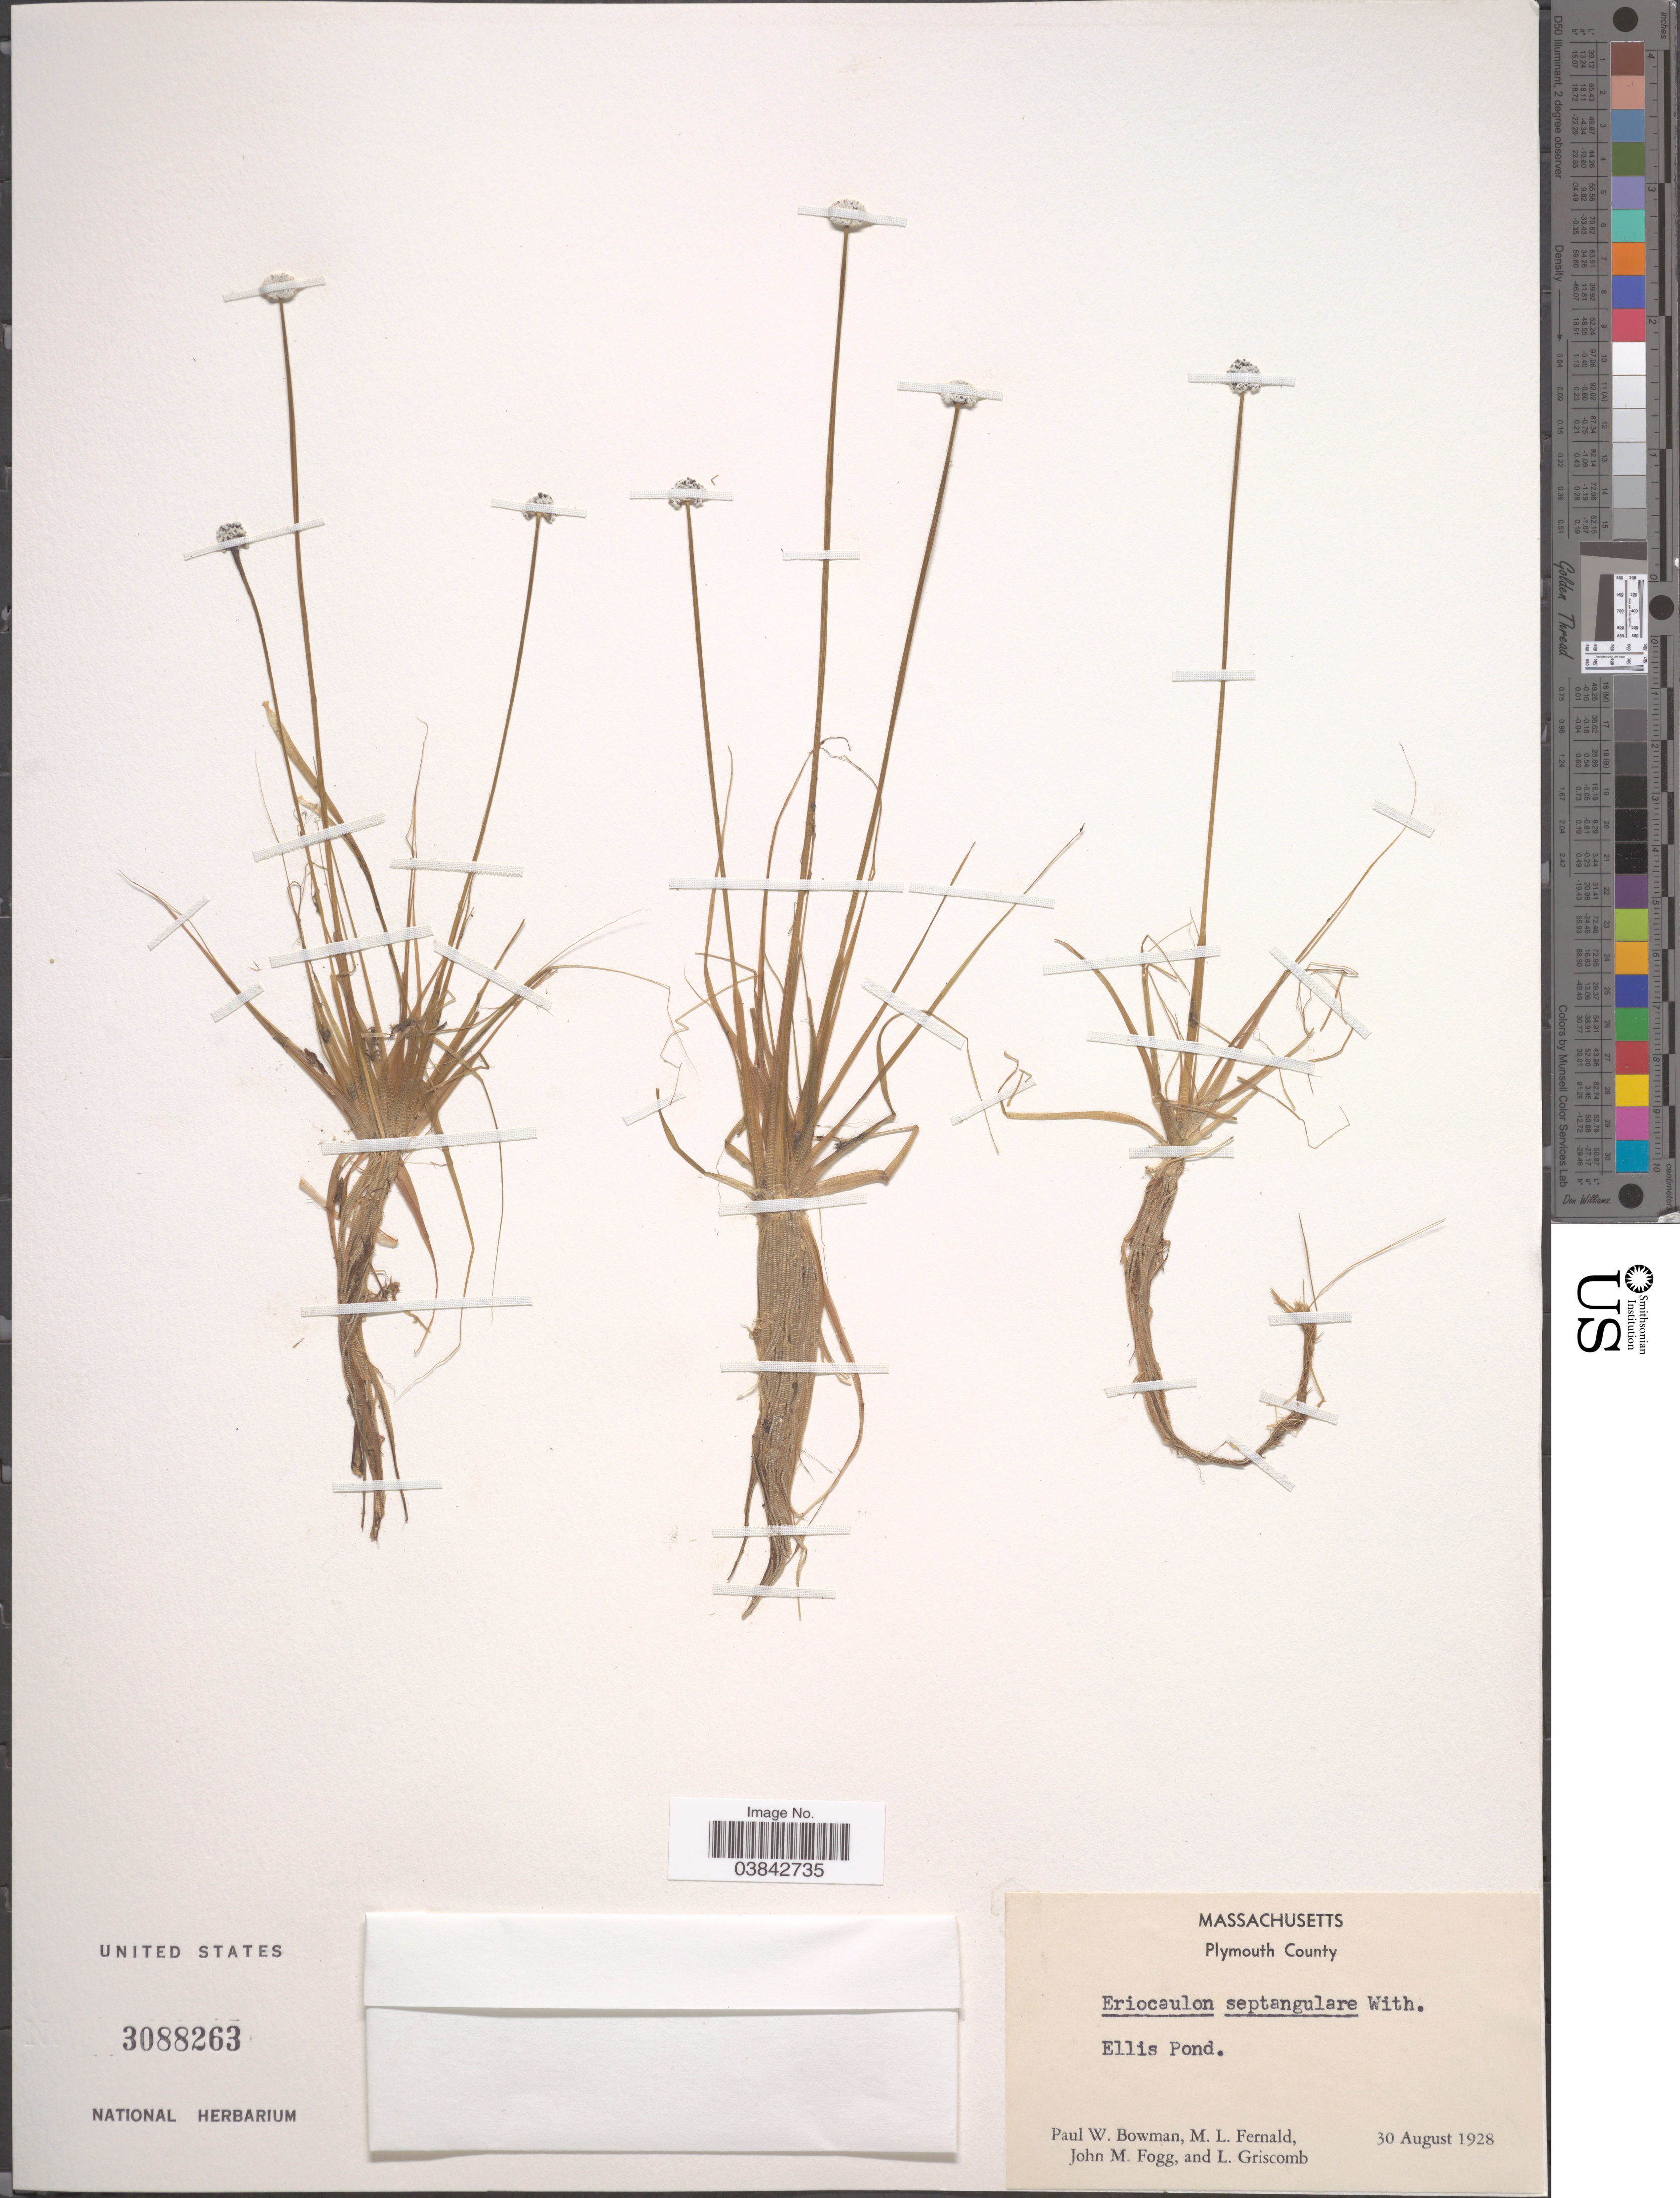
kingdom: Plantae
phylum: Tracheophyta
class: Liliopsida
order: Poales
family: Eriocaulaceae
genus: Eriocaulon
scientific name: Eriocaulon aquaticum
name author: (Hill) Druce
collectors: P. Bowman, M. L. Fernald, J. Fogg & L. Griscomb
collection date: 1928-08-30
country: United States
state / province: Massachusetts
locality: Plymouth County. Ellis Pond.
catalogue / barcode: US 3088263